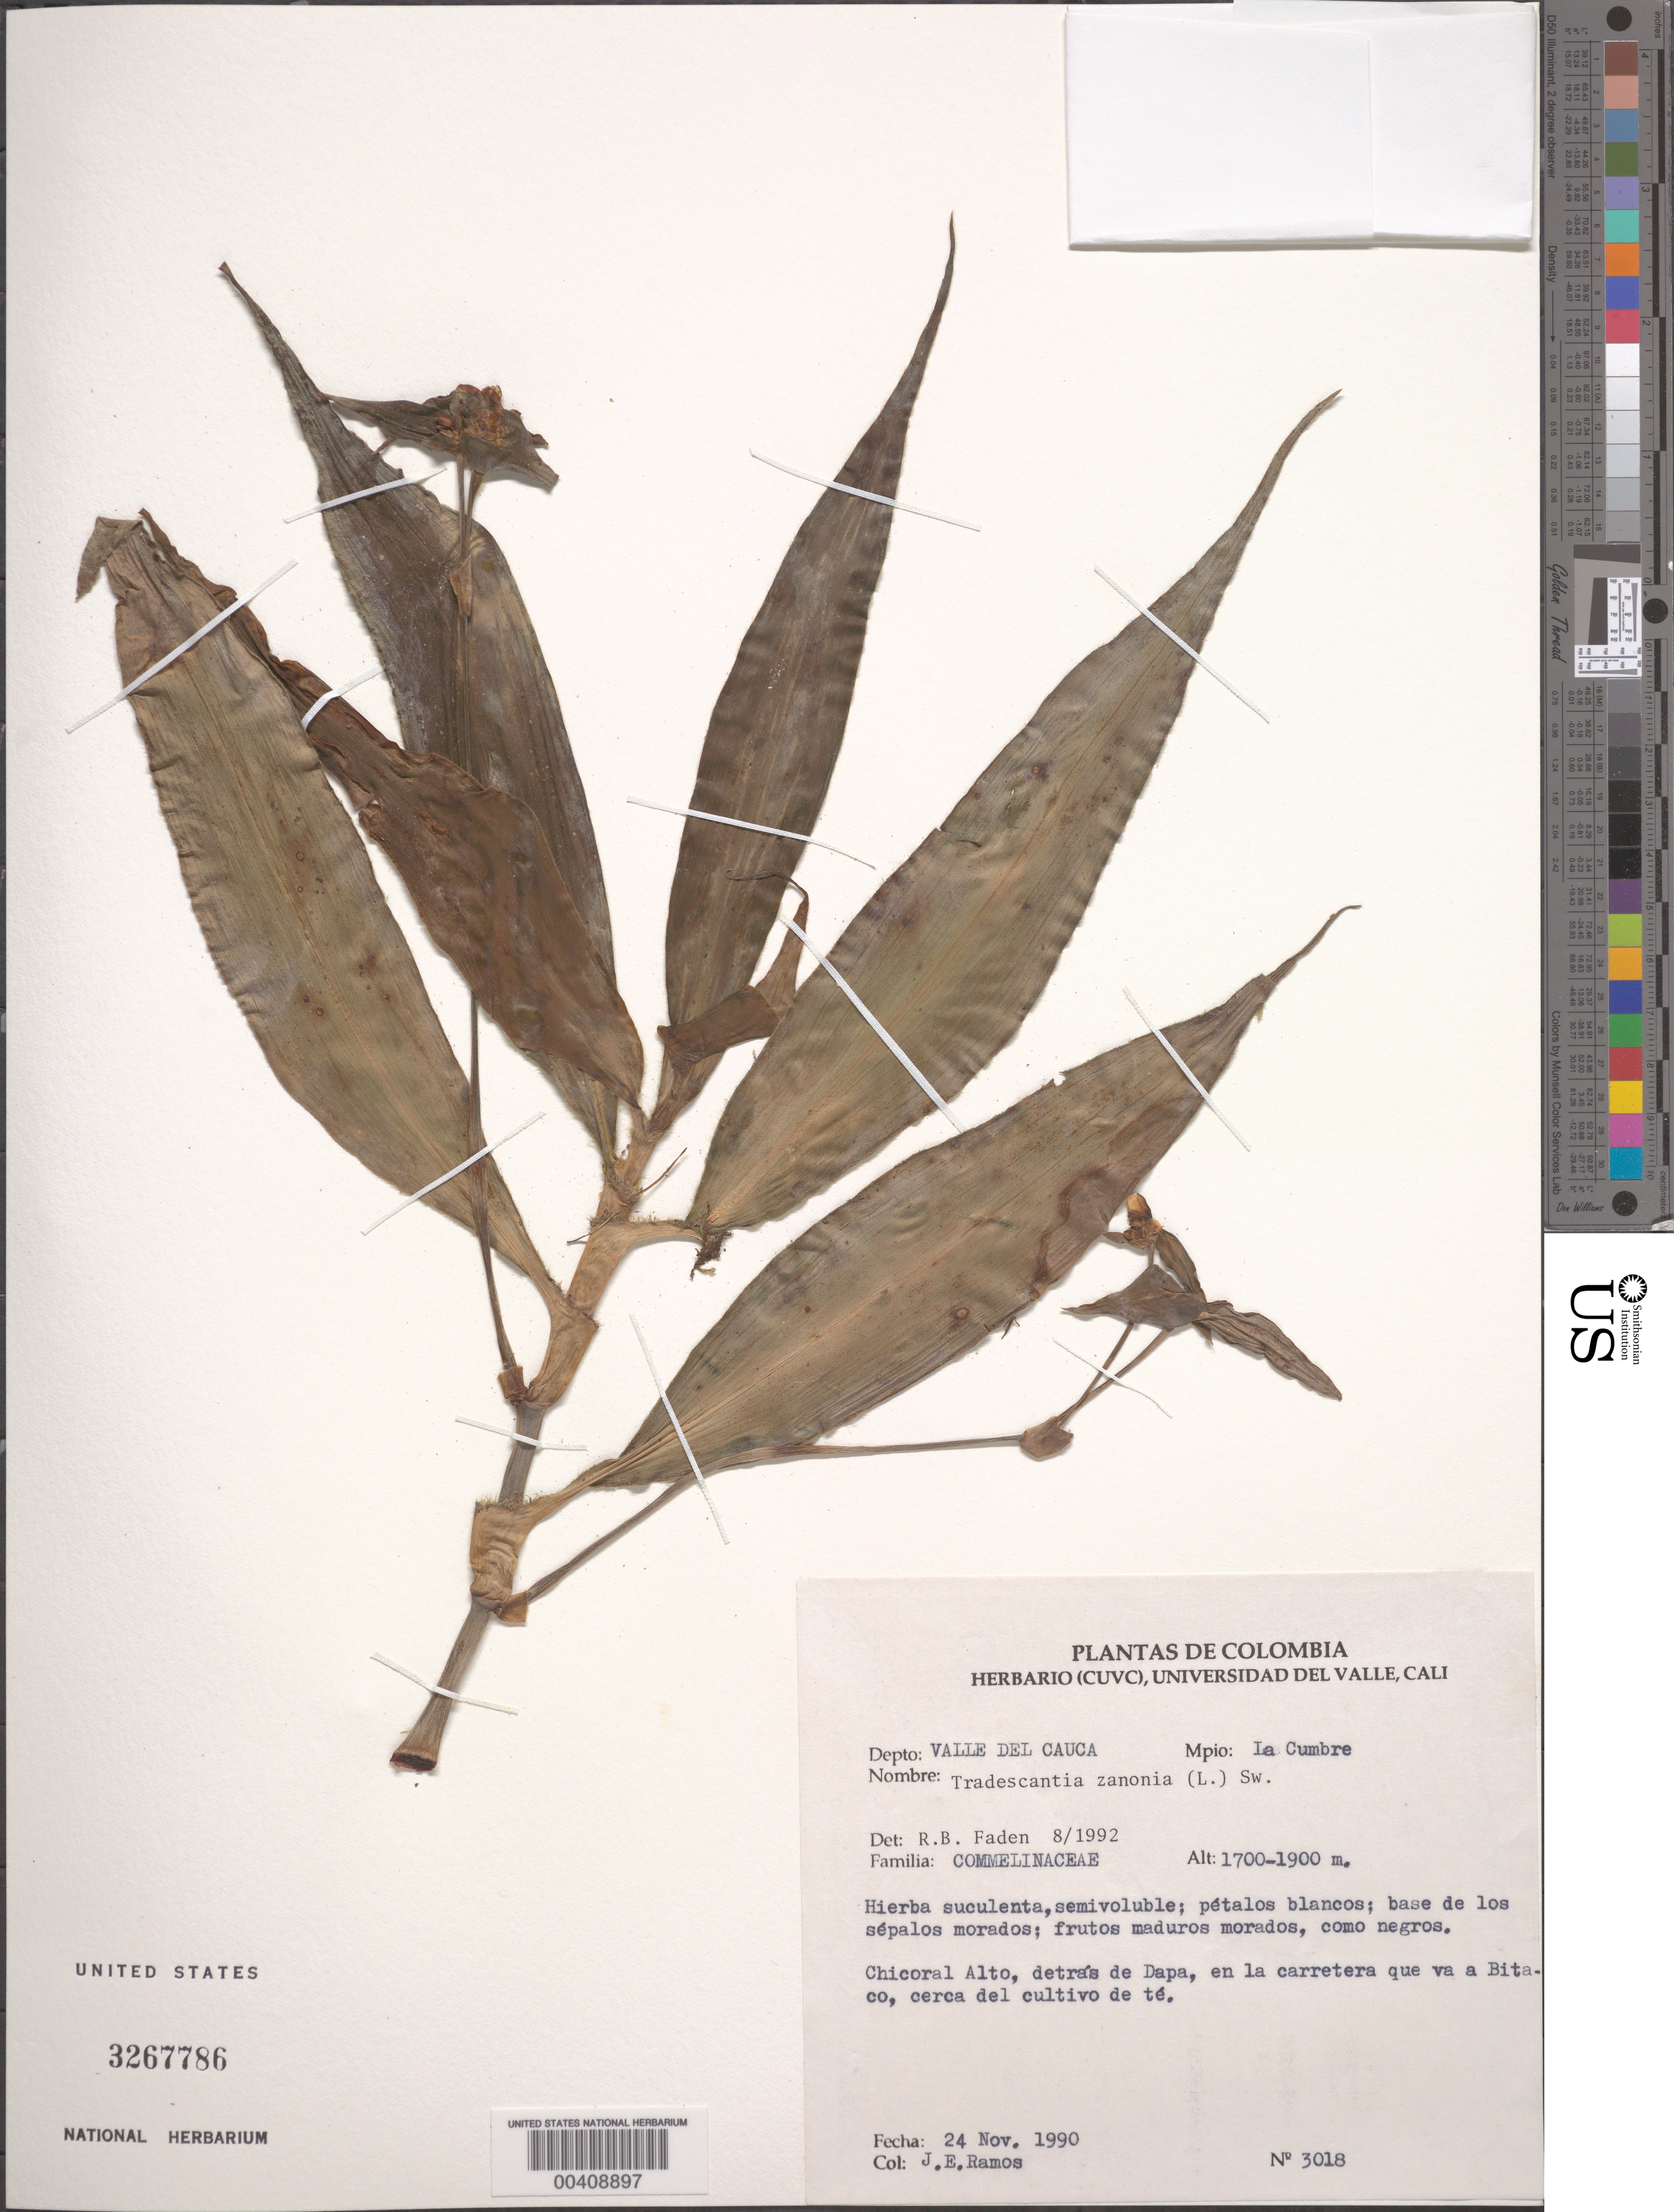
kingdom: Plantae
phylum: Tracheophyta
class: Liliopsida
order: Commelinales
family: Commelinaceae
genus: Tradescantia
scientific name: Tradescantia zanonia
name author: (L.) Sw.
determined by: Faden, Robert B., (US), Smithsonian Institution - National Museum of Natural History (UNITED STATES)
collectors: J. E. Ramos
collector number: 3018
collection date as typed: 24 Nov 1990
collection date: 1990-11-24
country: Colombia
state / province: Valle del Cauca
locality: La Cumbe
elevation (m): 1700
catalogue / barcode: US 3267786